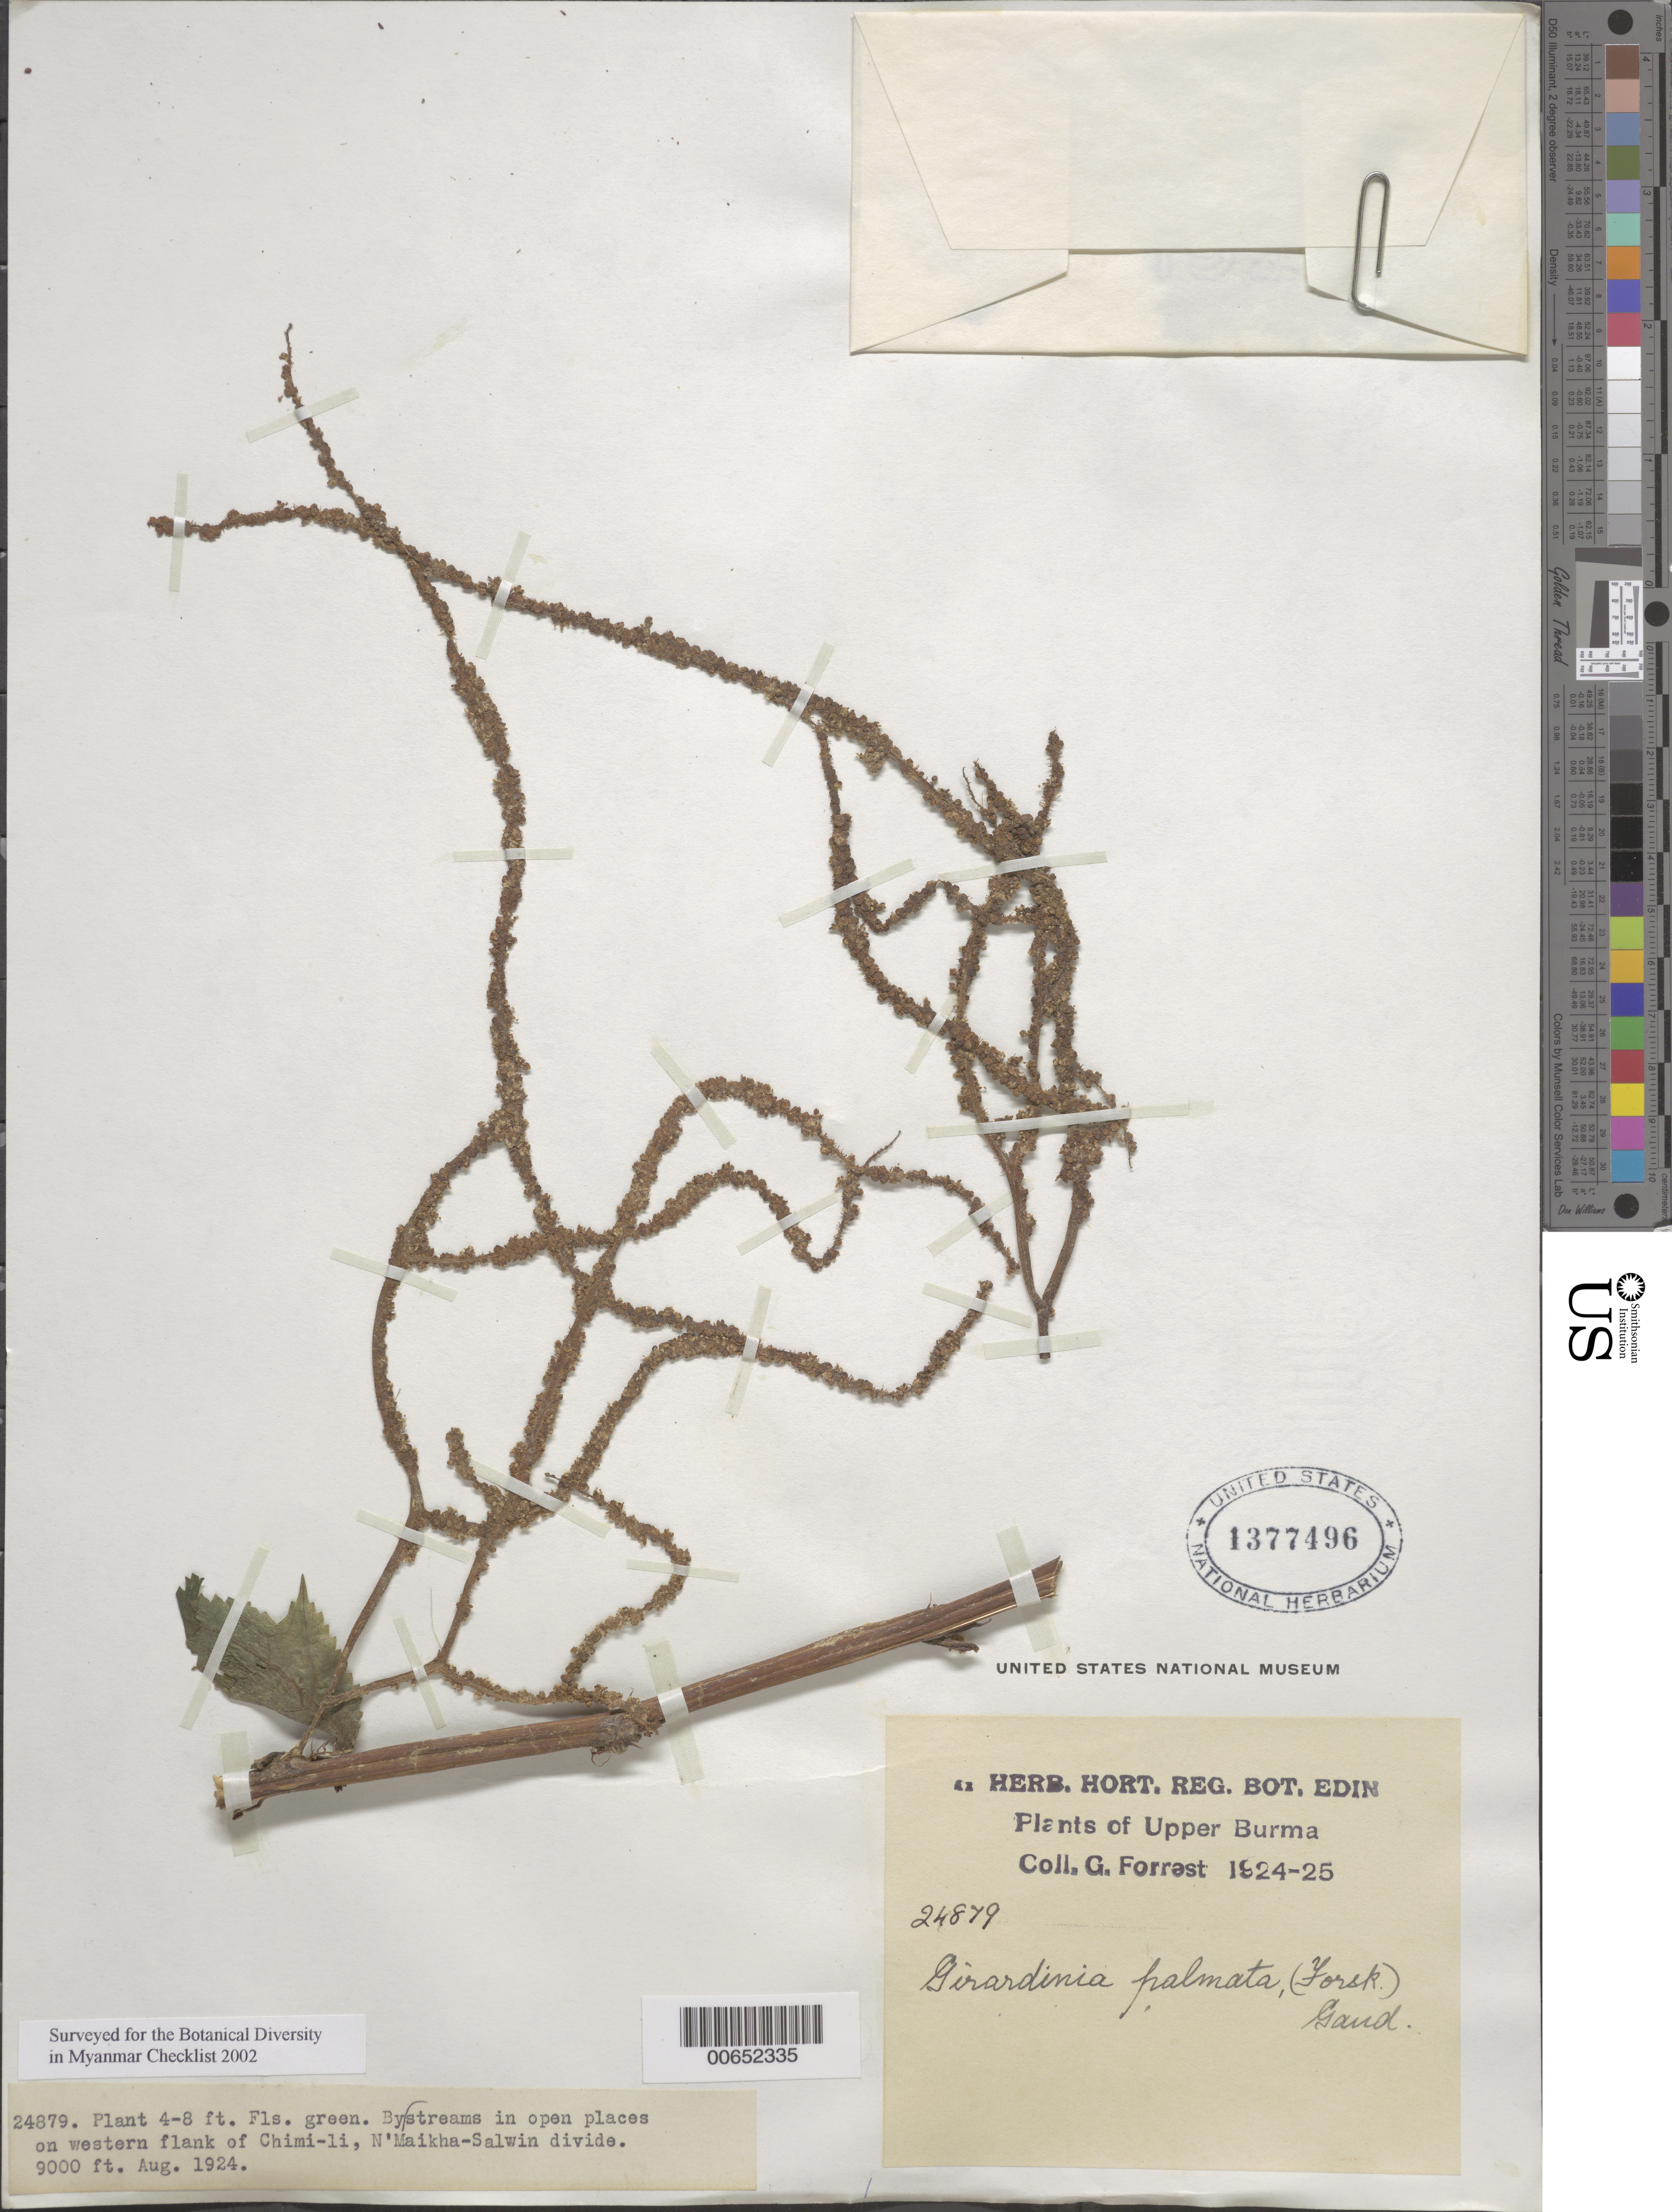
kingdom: Plantae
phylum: Tracheophyta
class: Magnoliopsida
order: Rosales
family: Urticaceae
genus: Girardinia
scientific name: Girardinia palmata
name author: (Forssk.) Gaudich.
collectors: G. Forrest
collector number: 24879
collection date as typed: Aug 1924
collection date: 1924-08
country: Myanmar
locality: Upper Burma, W flank of Chimi-li, N'Maikha-Salwin Divide.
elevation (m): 2743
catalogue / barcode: US 1377496